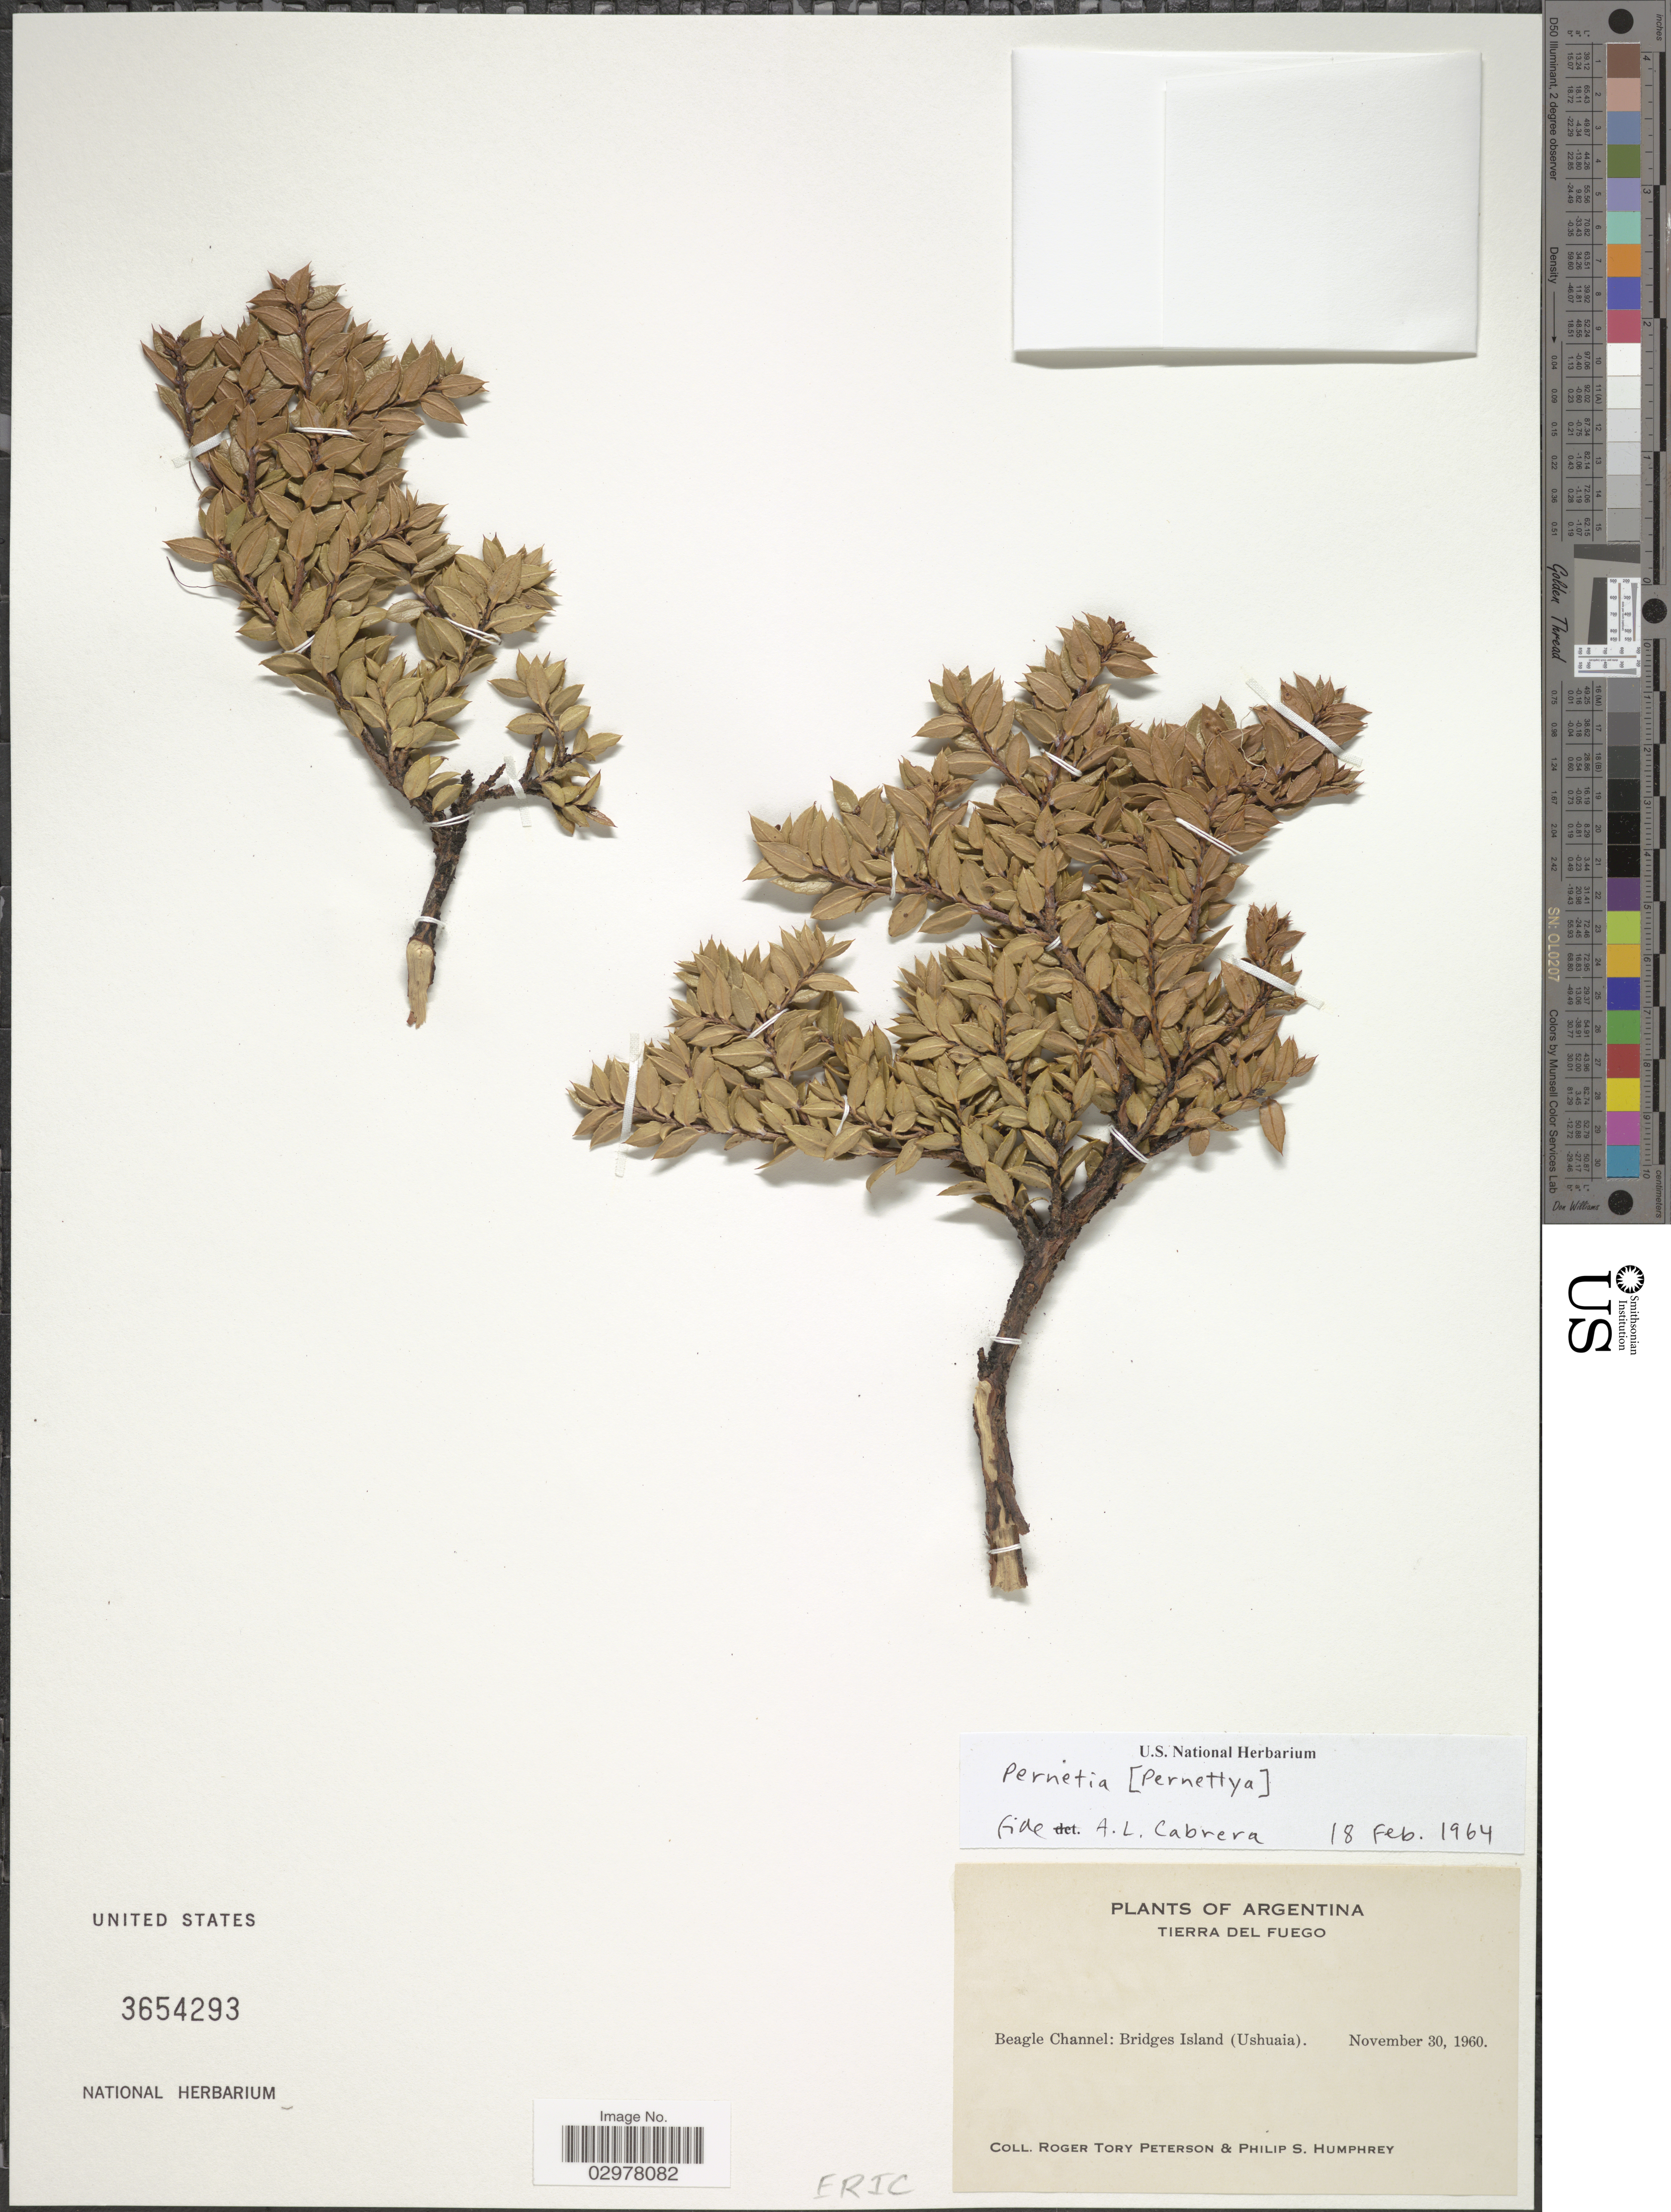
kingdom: Plantae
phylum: Tracheophyta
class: Magnoliopsida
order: Ericales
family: Ericaceae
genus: Pernettya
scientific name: Pernettya sp.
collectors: R. Peterson & P. Humphrey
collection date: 1960-11-30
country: Argentina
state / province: Tierra del Fuego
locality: Beagle Channel: Bridges Island (Ushuaia).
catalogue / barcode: US 3654293